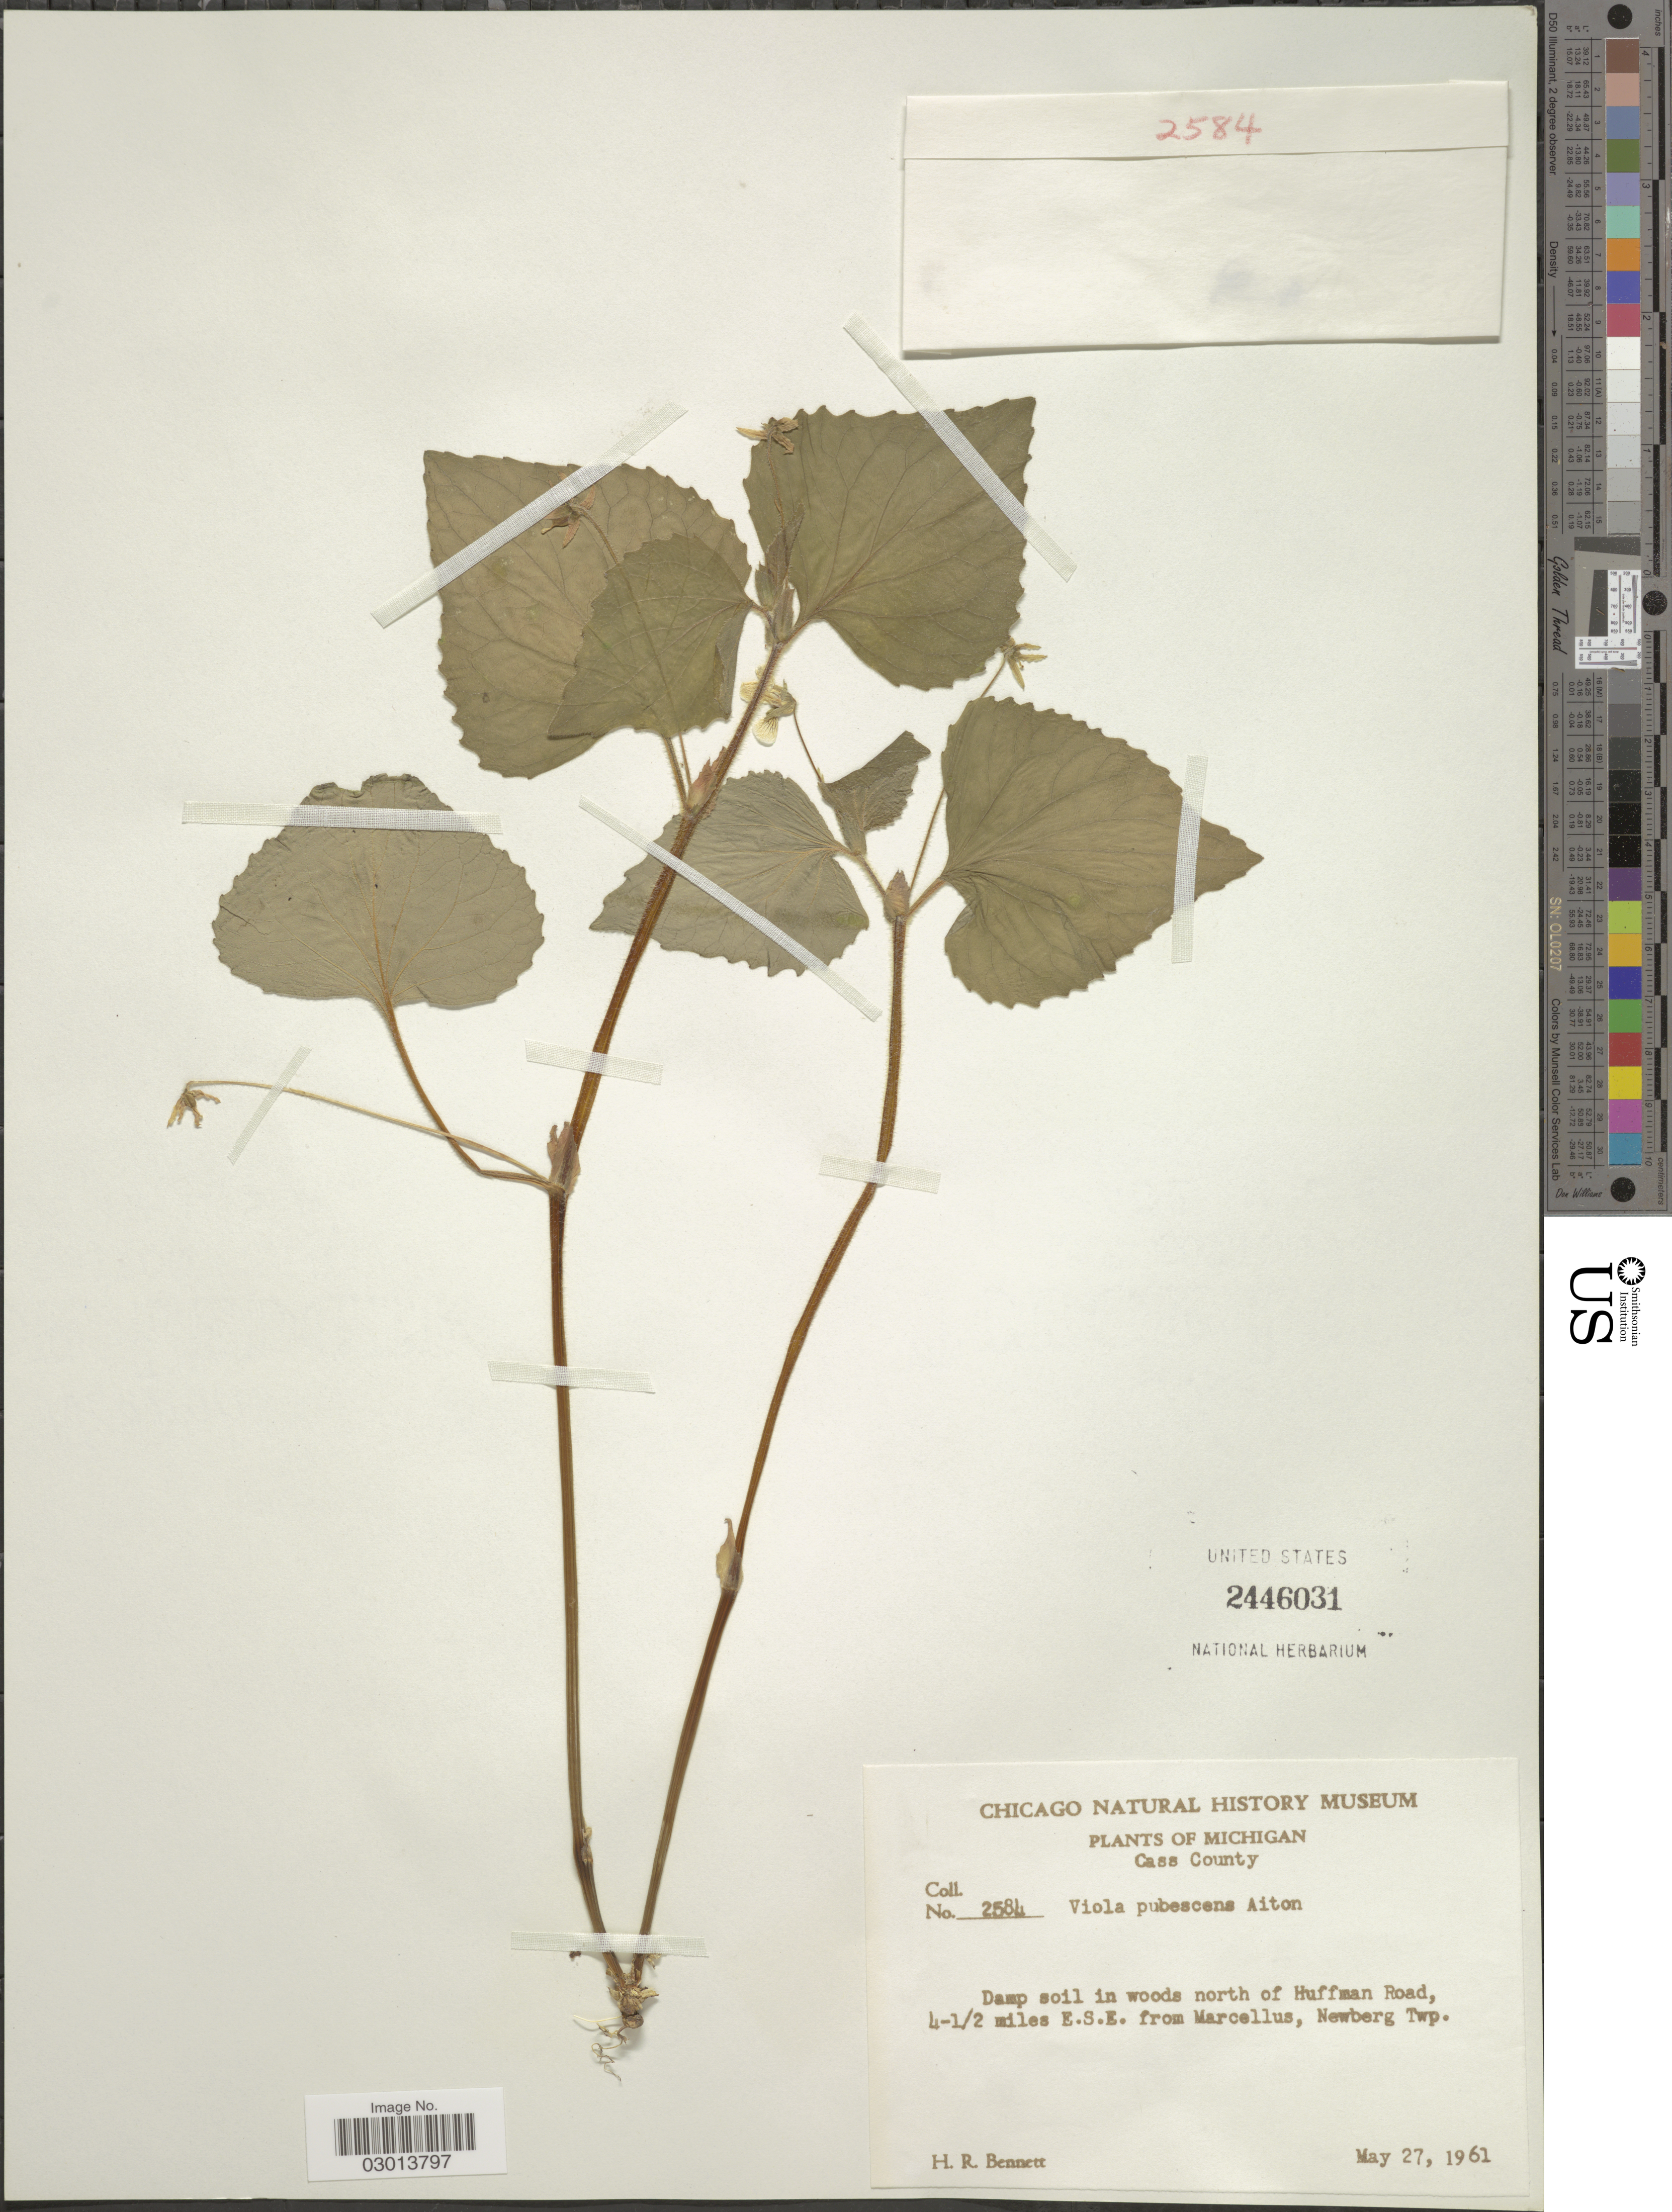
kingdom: Plantae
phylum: Tracheophyta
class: Magnoliopsida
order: Malpighiales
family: Violaceae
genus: Viola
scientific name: Viola pubescens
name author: Aiton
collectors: H. R. Bennett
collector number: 2584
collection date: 1961-05-27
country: United States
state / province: Michigan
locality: Cass County, Damp soil in woods north of Huffman Road, 4-½ miles E.S.E. from Marcellus, Newberg Twp.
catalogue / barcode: US 2446031